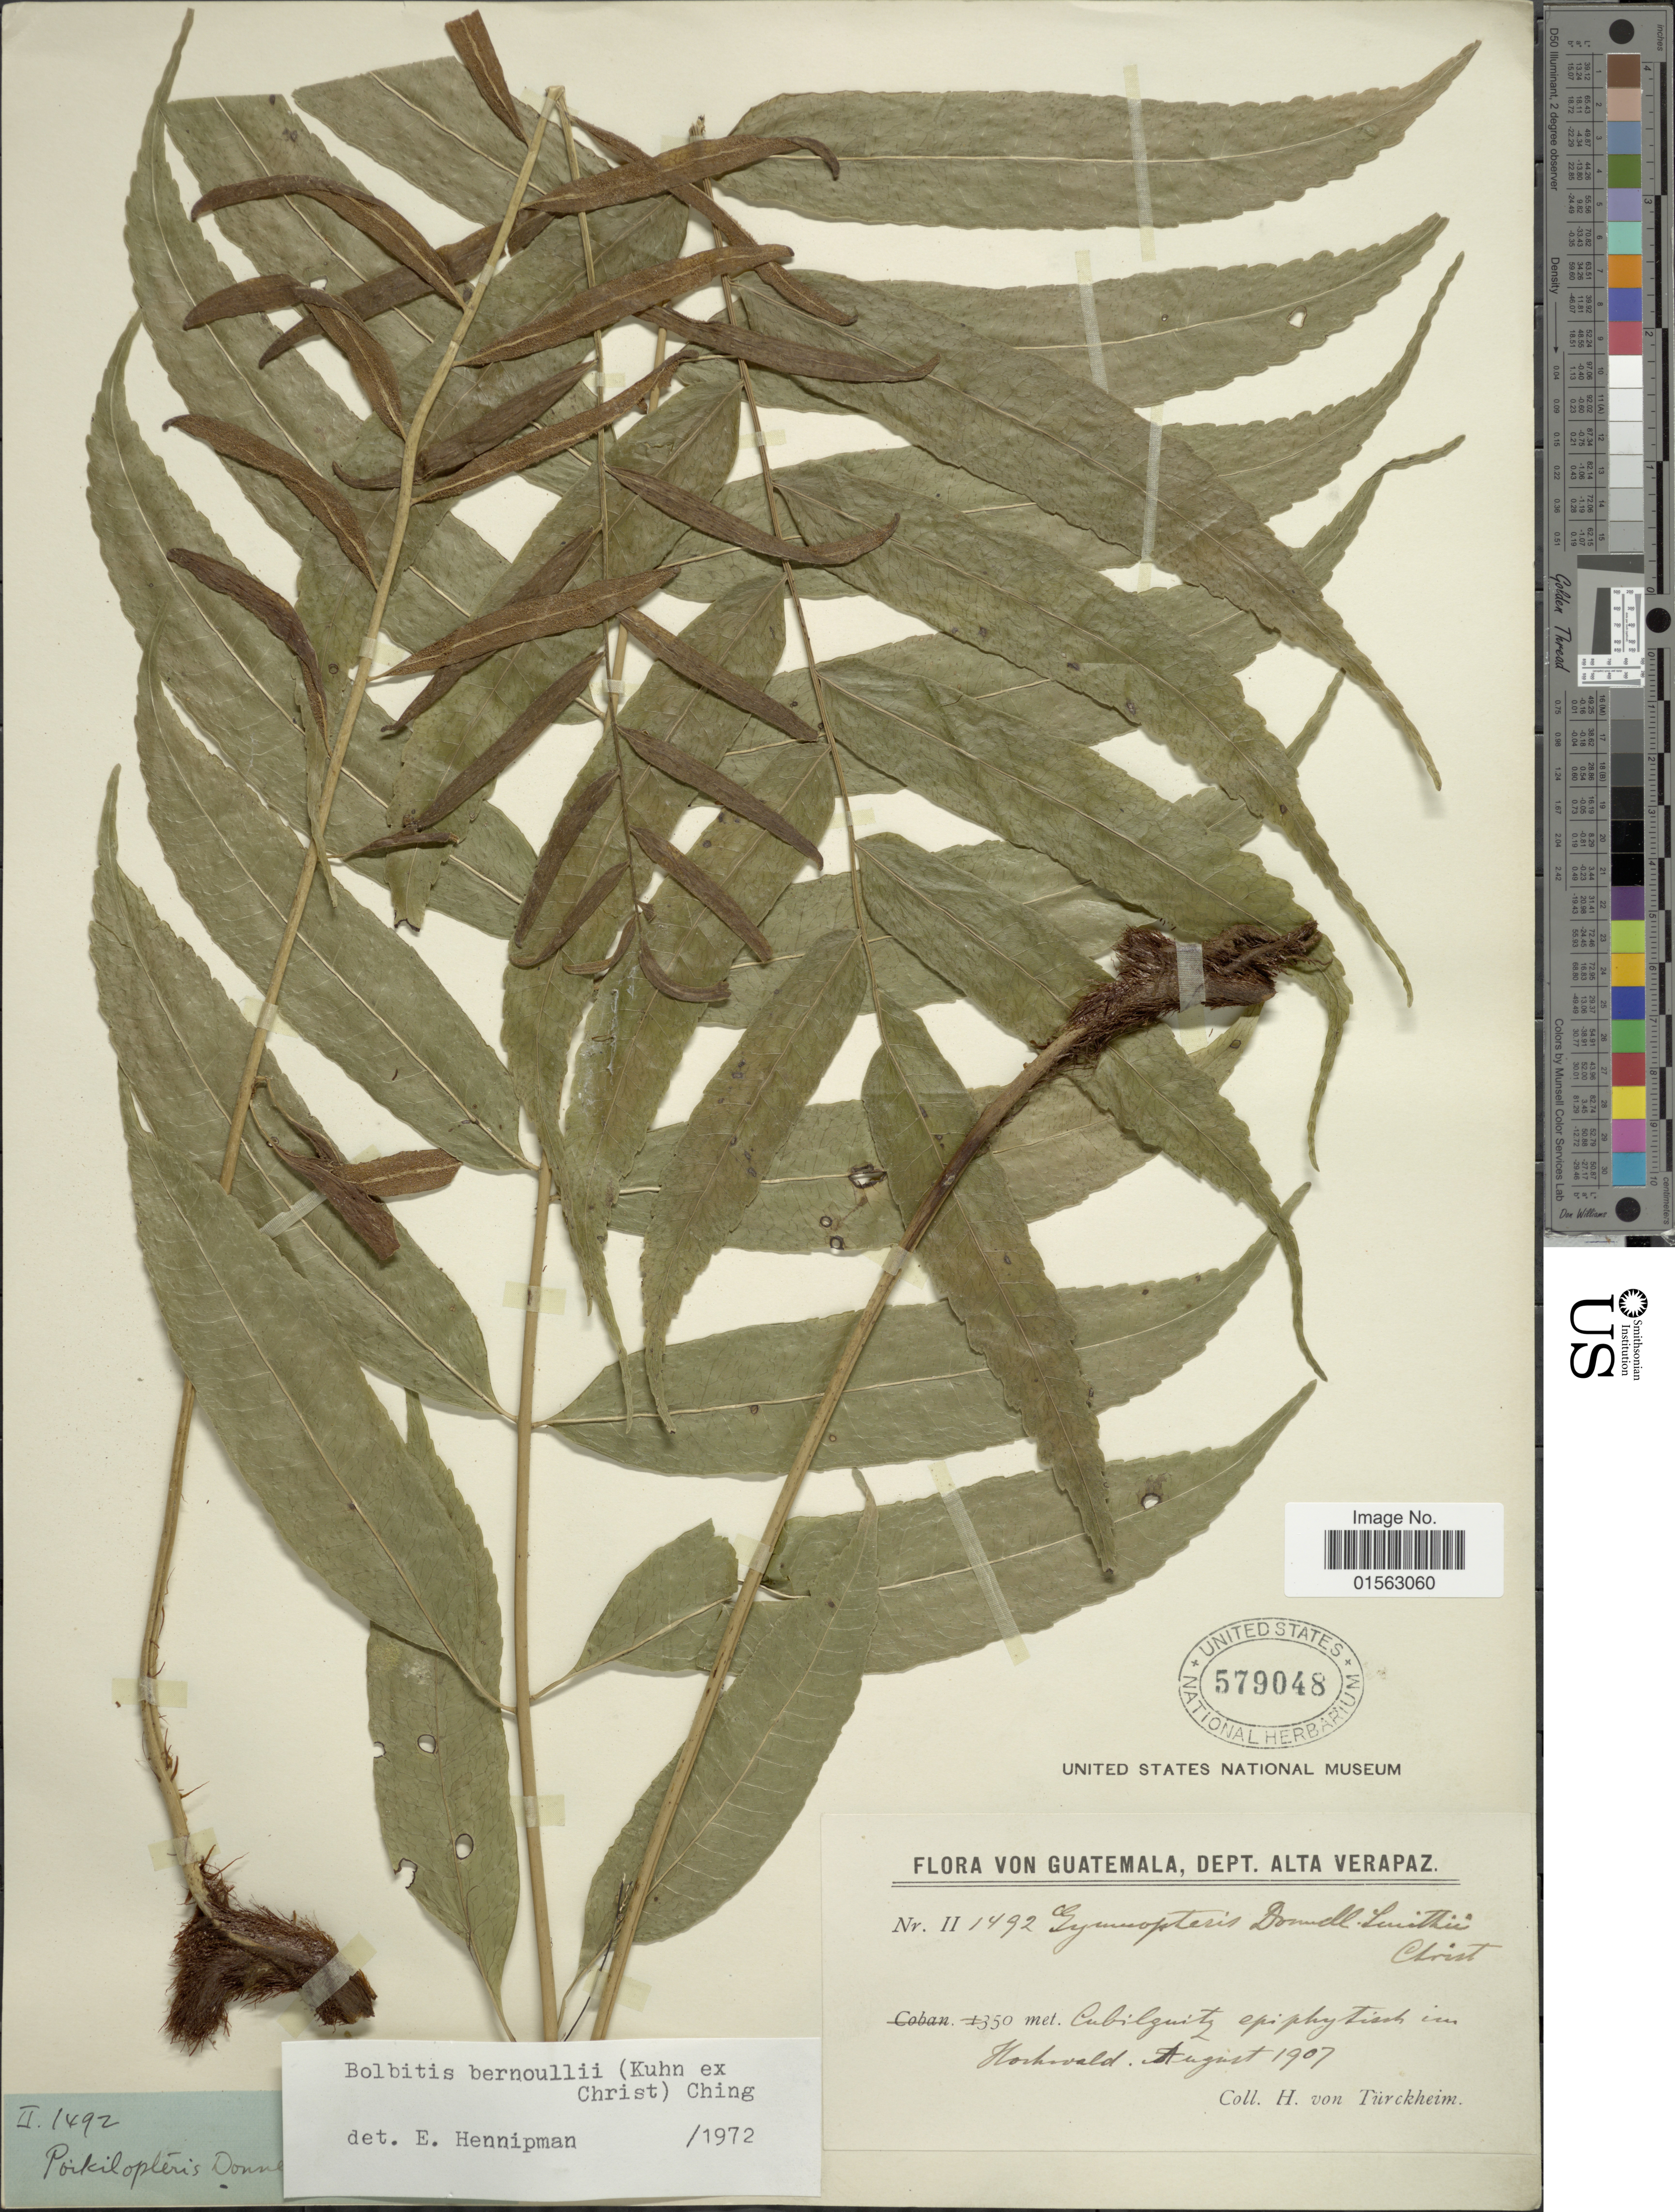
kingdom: Plantae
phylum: Tracheophyta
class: Polypodiopsida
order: Polypodiales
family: Dryopteridaceae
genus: Mickelia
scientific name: Mickelia bernoullii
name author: (Kuhn ex Christ) R.C. Moran et al.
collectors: H. von Türckheim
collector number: II14492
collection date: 1907-08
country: Guatemala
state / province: Alta Verapaz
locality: Cubilgüitz, epiphytisch im hochwald [epiphytic in the high forest]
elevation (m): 350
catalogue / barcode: US 579048